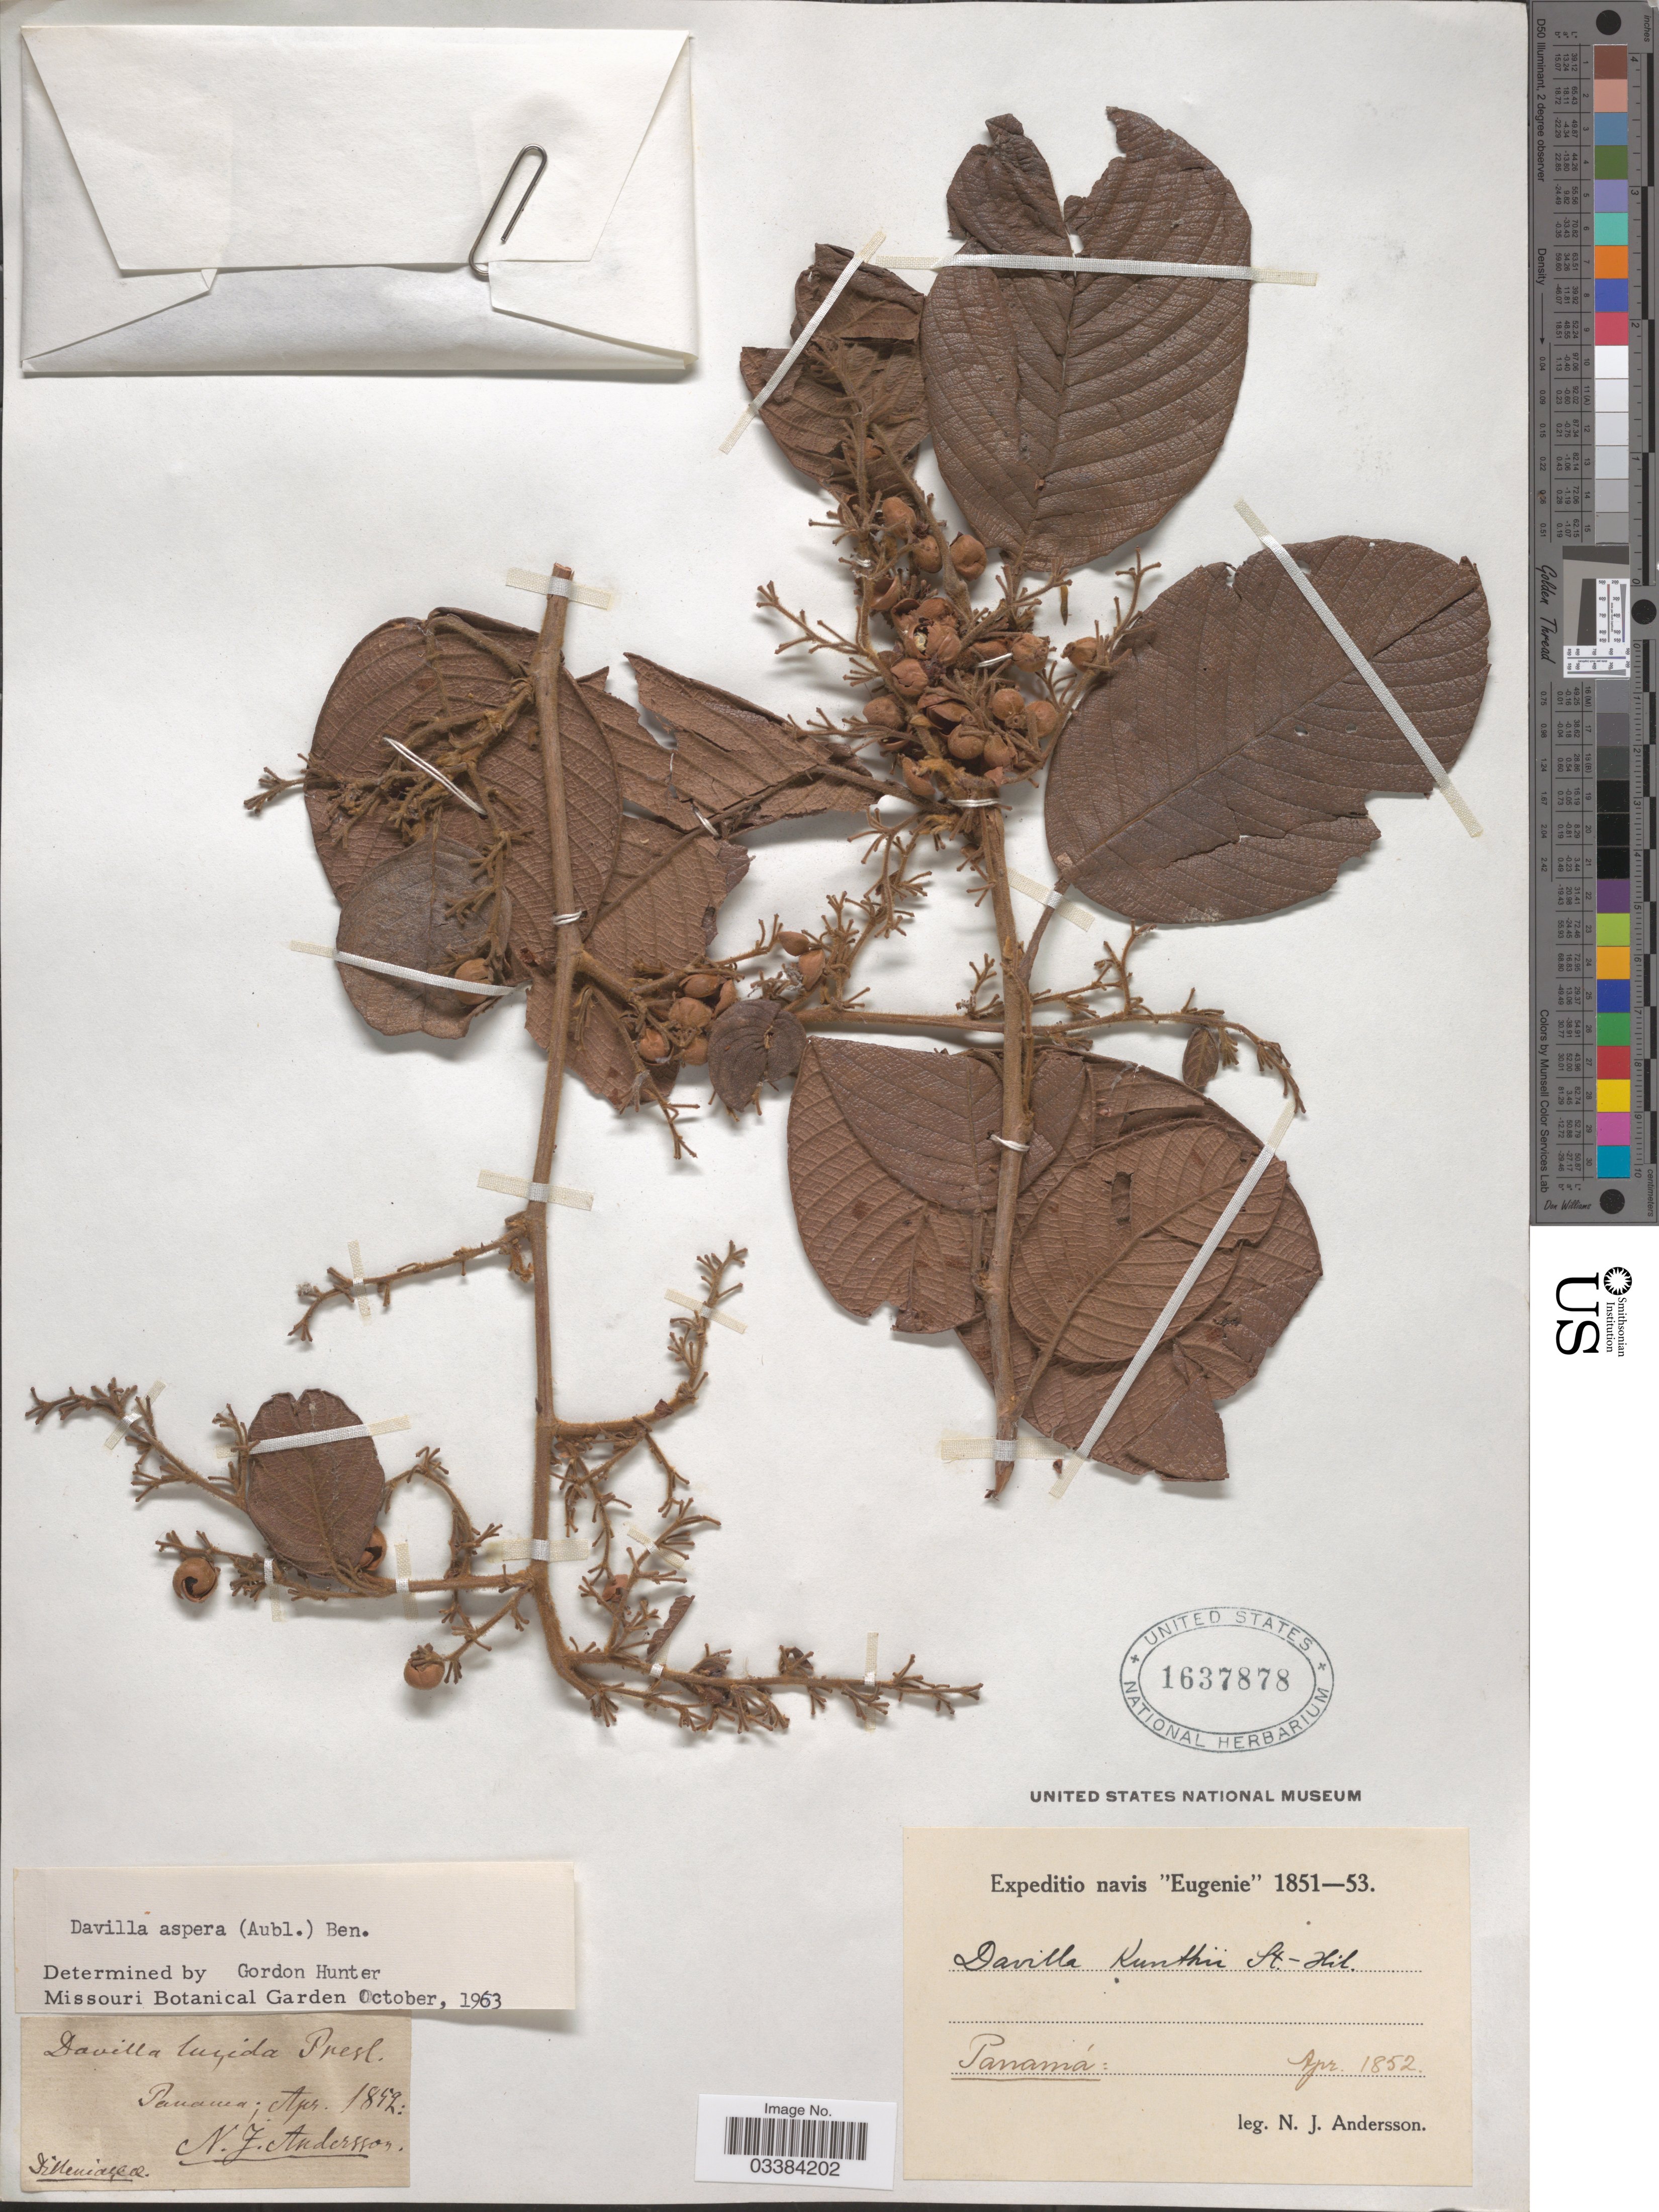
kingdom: Plantae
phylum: Tracheophyta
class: Magnoliopsida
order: Dilleniales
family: Dilleniaceae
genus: Davilla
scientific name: Davilla kunthii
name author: A. St.-Hil.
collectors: N. J. Anderson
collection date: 1852-04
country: Panama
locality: Panamá.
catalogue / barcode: US 1637878